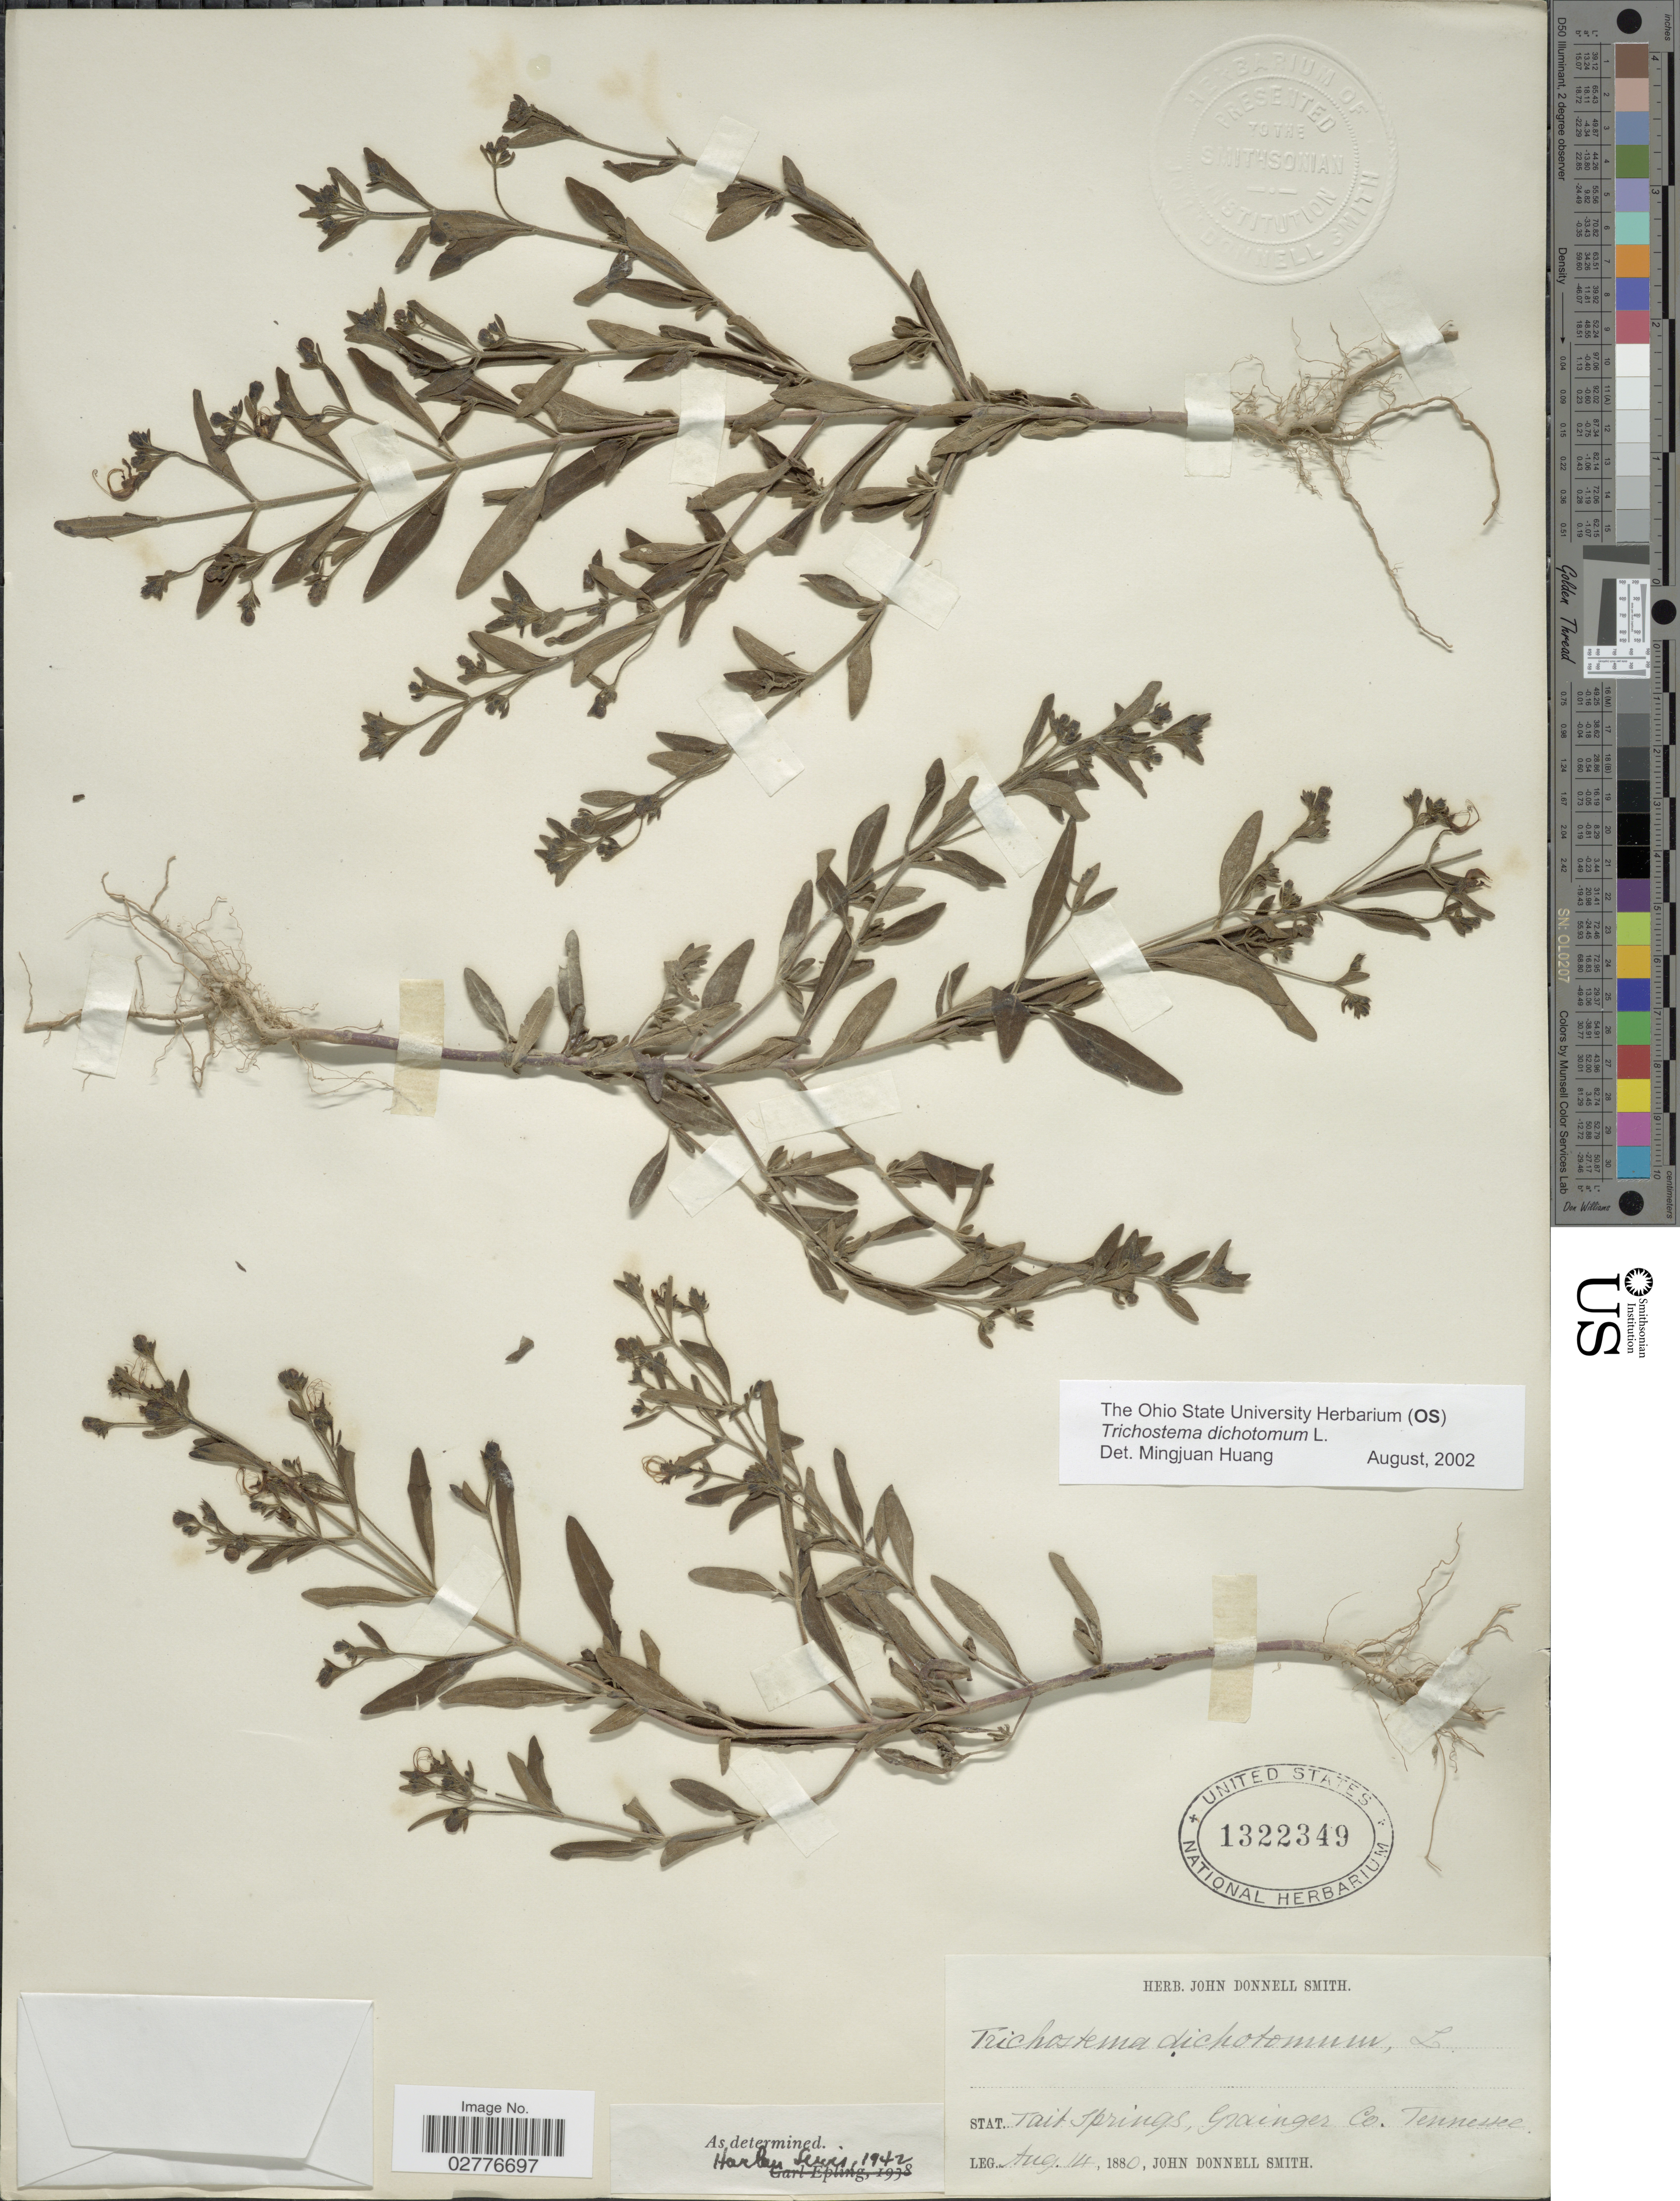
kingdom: Plantae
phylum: Tracheophyta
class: Magnoliopsida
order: Lamiales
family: Lamiaceae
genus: Trichostema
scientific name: Trichostema dichotomum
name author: L.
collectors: J. Donnell Smith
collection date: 1880-08-14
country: United States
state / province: Tennessee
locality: Stat. Tait Springs, Grainger Co.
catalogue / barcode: US 1322349